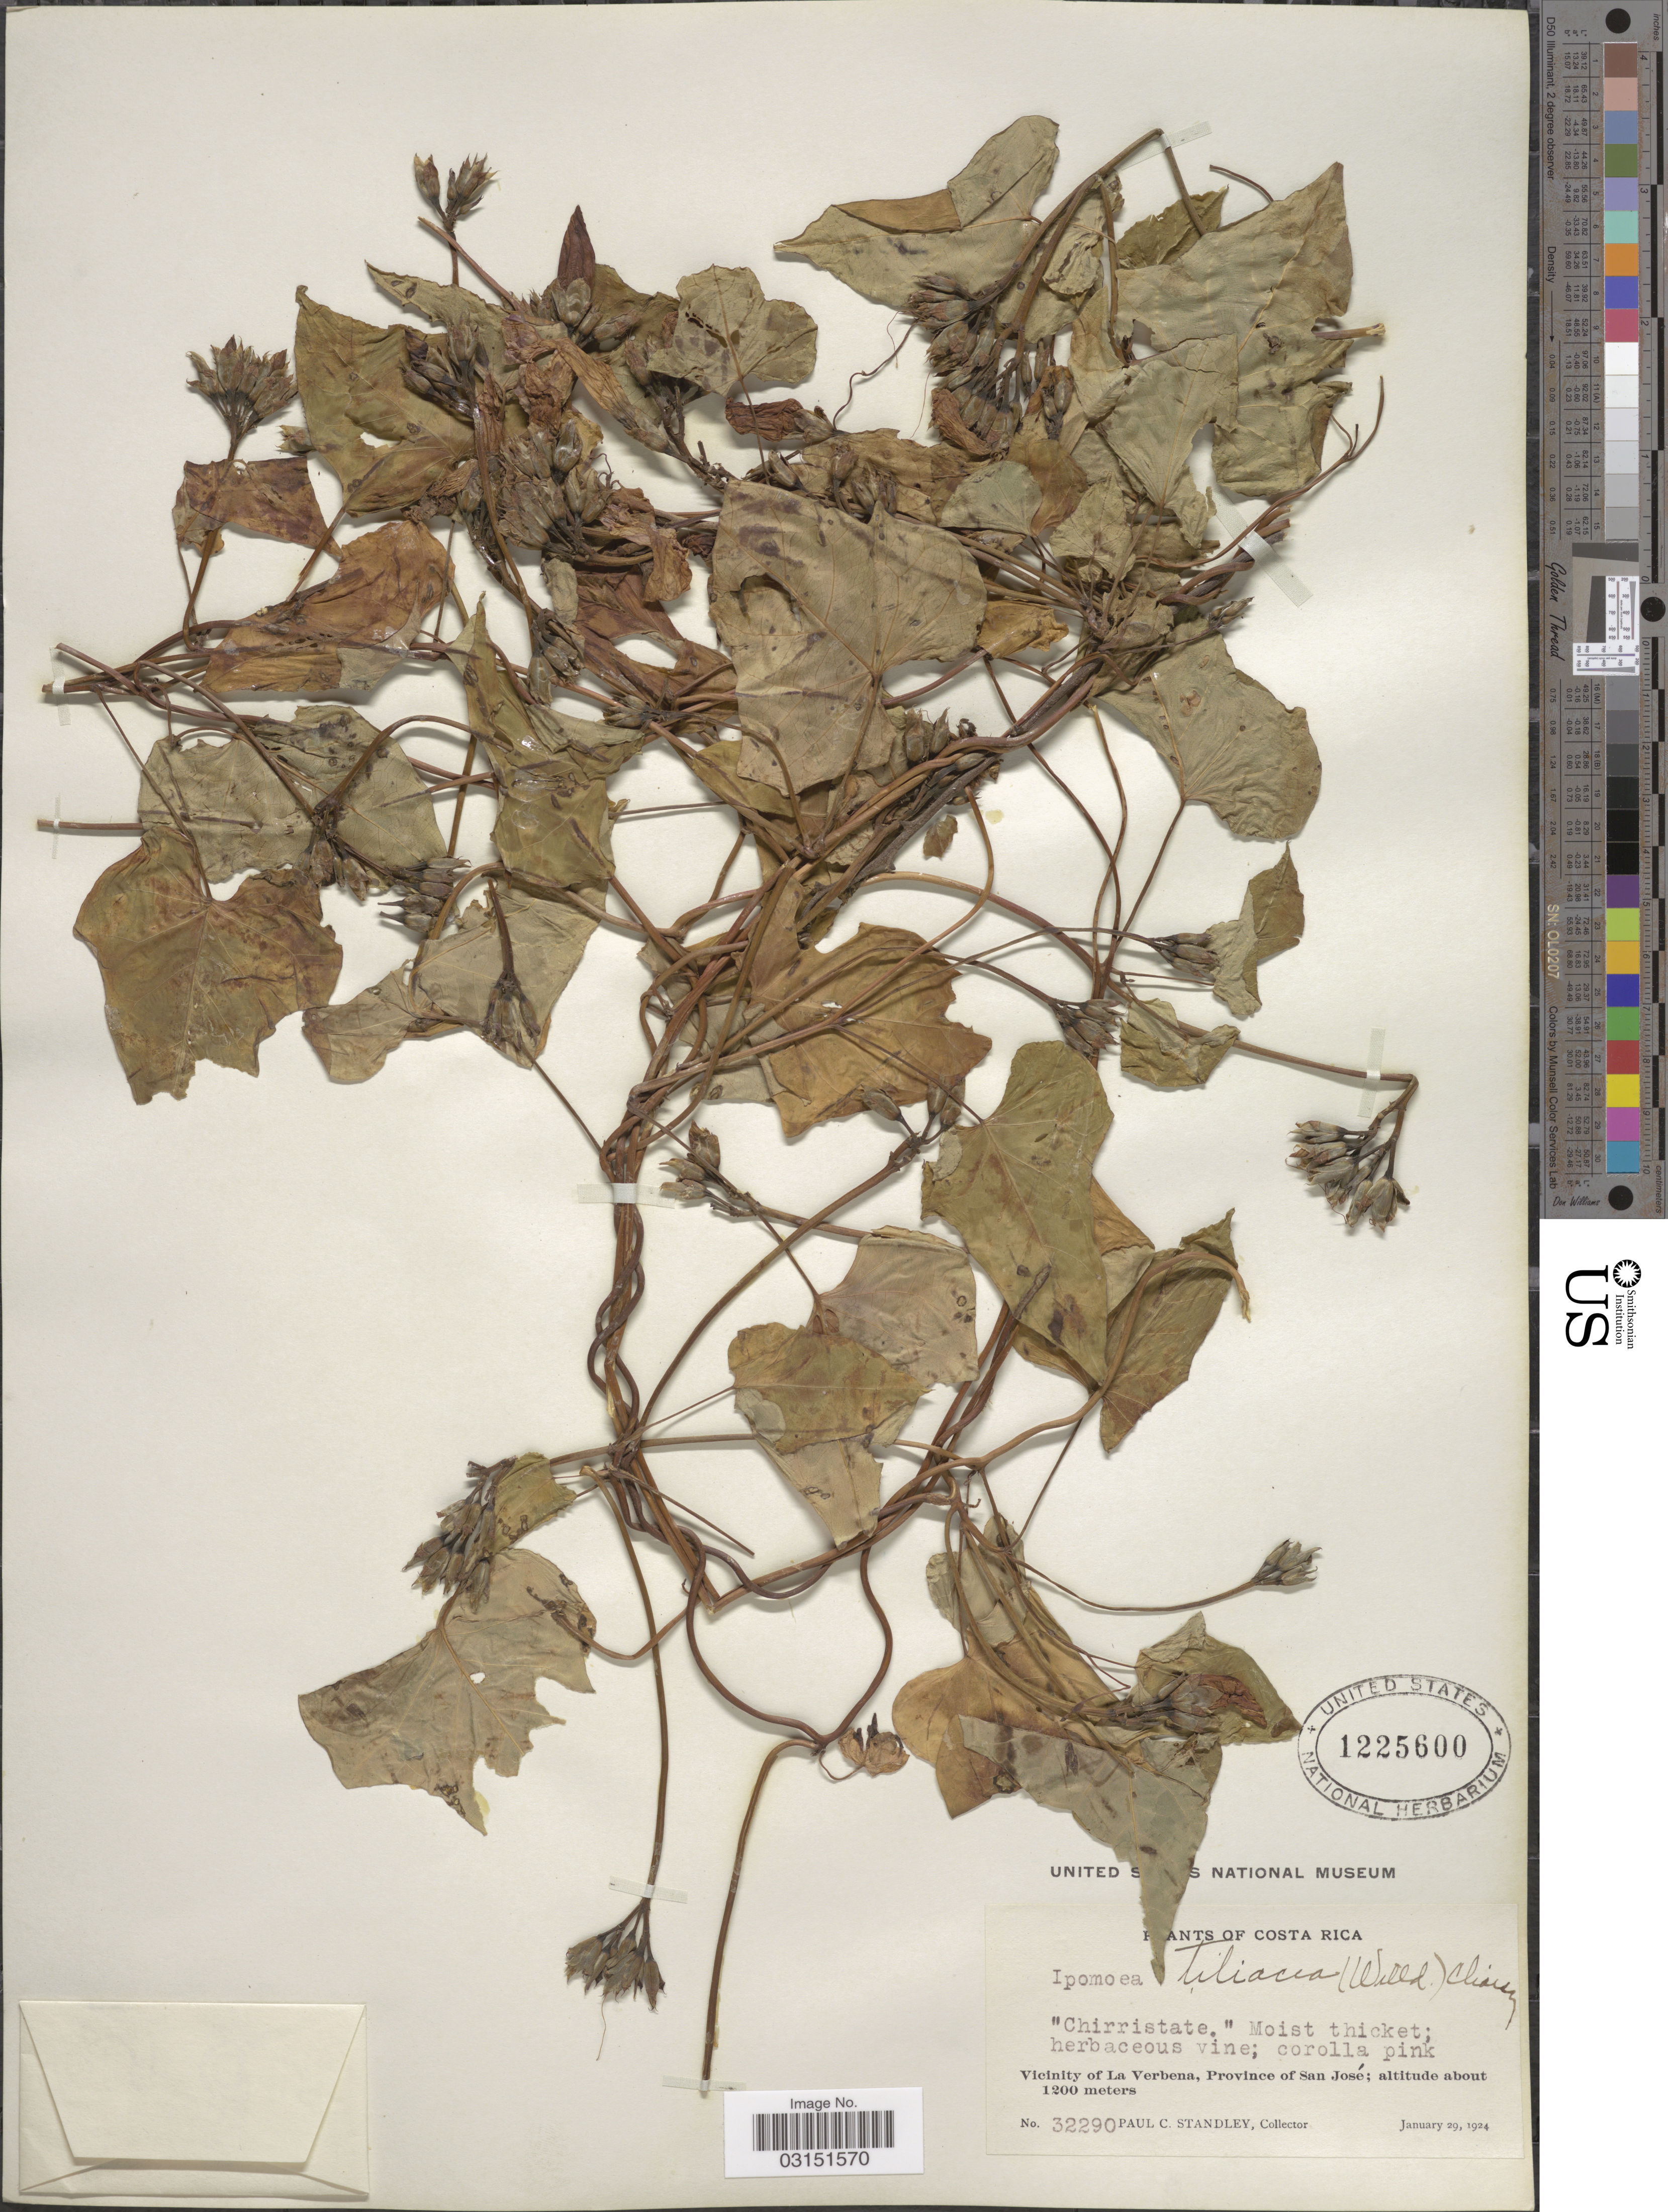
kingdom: Plantae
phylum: Tracheophyta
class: Magnoliopsida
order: Solanales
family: Convolvulaceae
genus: Ipomoea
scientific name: Ipomoea tiliacea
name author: (Willd.) Choisy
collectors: P. C. Standley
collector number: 32290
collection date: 1924-01-29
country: Costa Rica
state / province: San José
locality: Vicinity of La Verbena.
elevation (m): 1200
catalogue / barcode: US 1225600